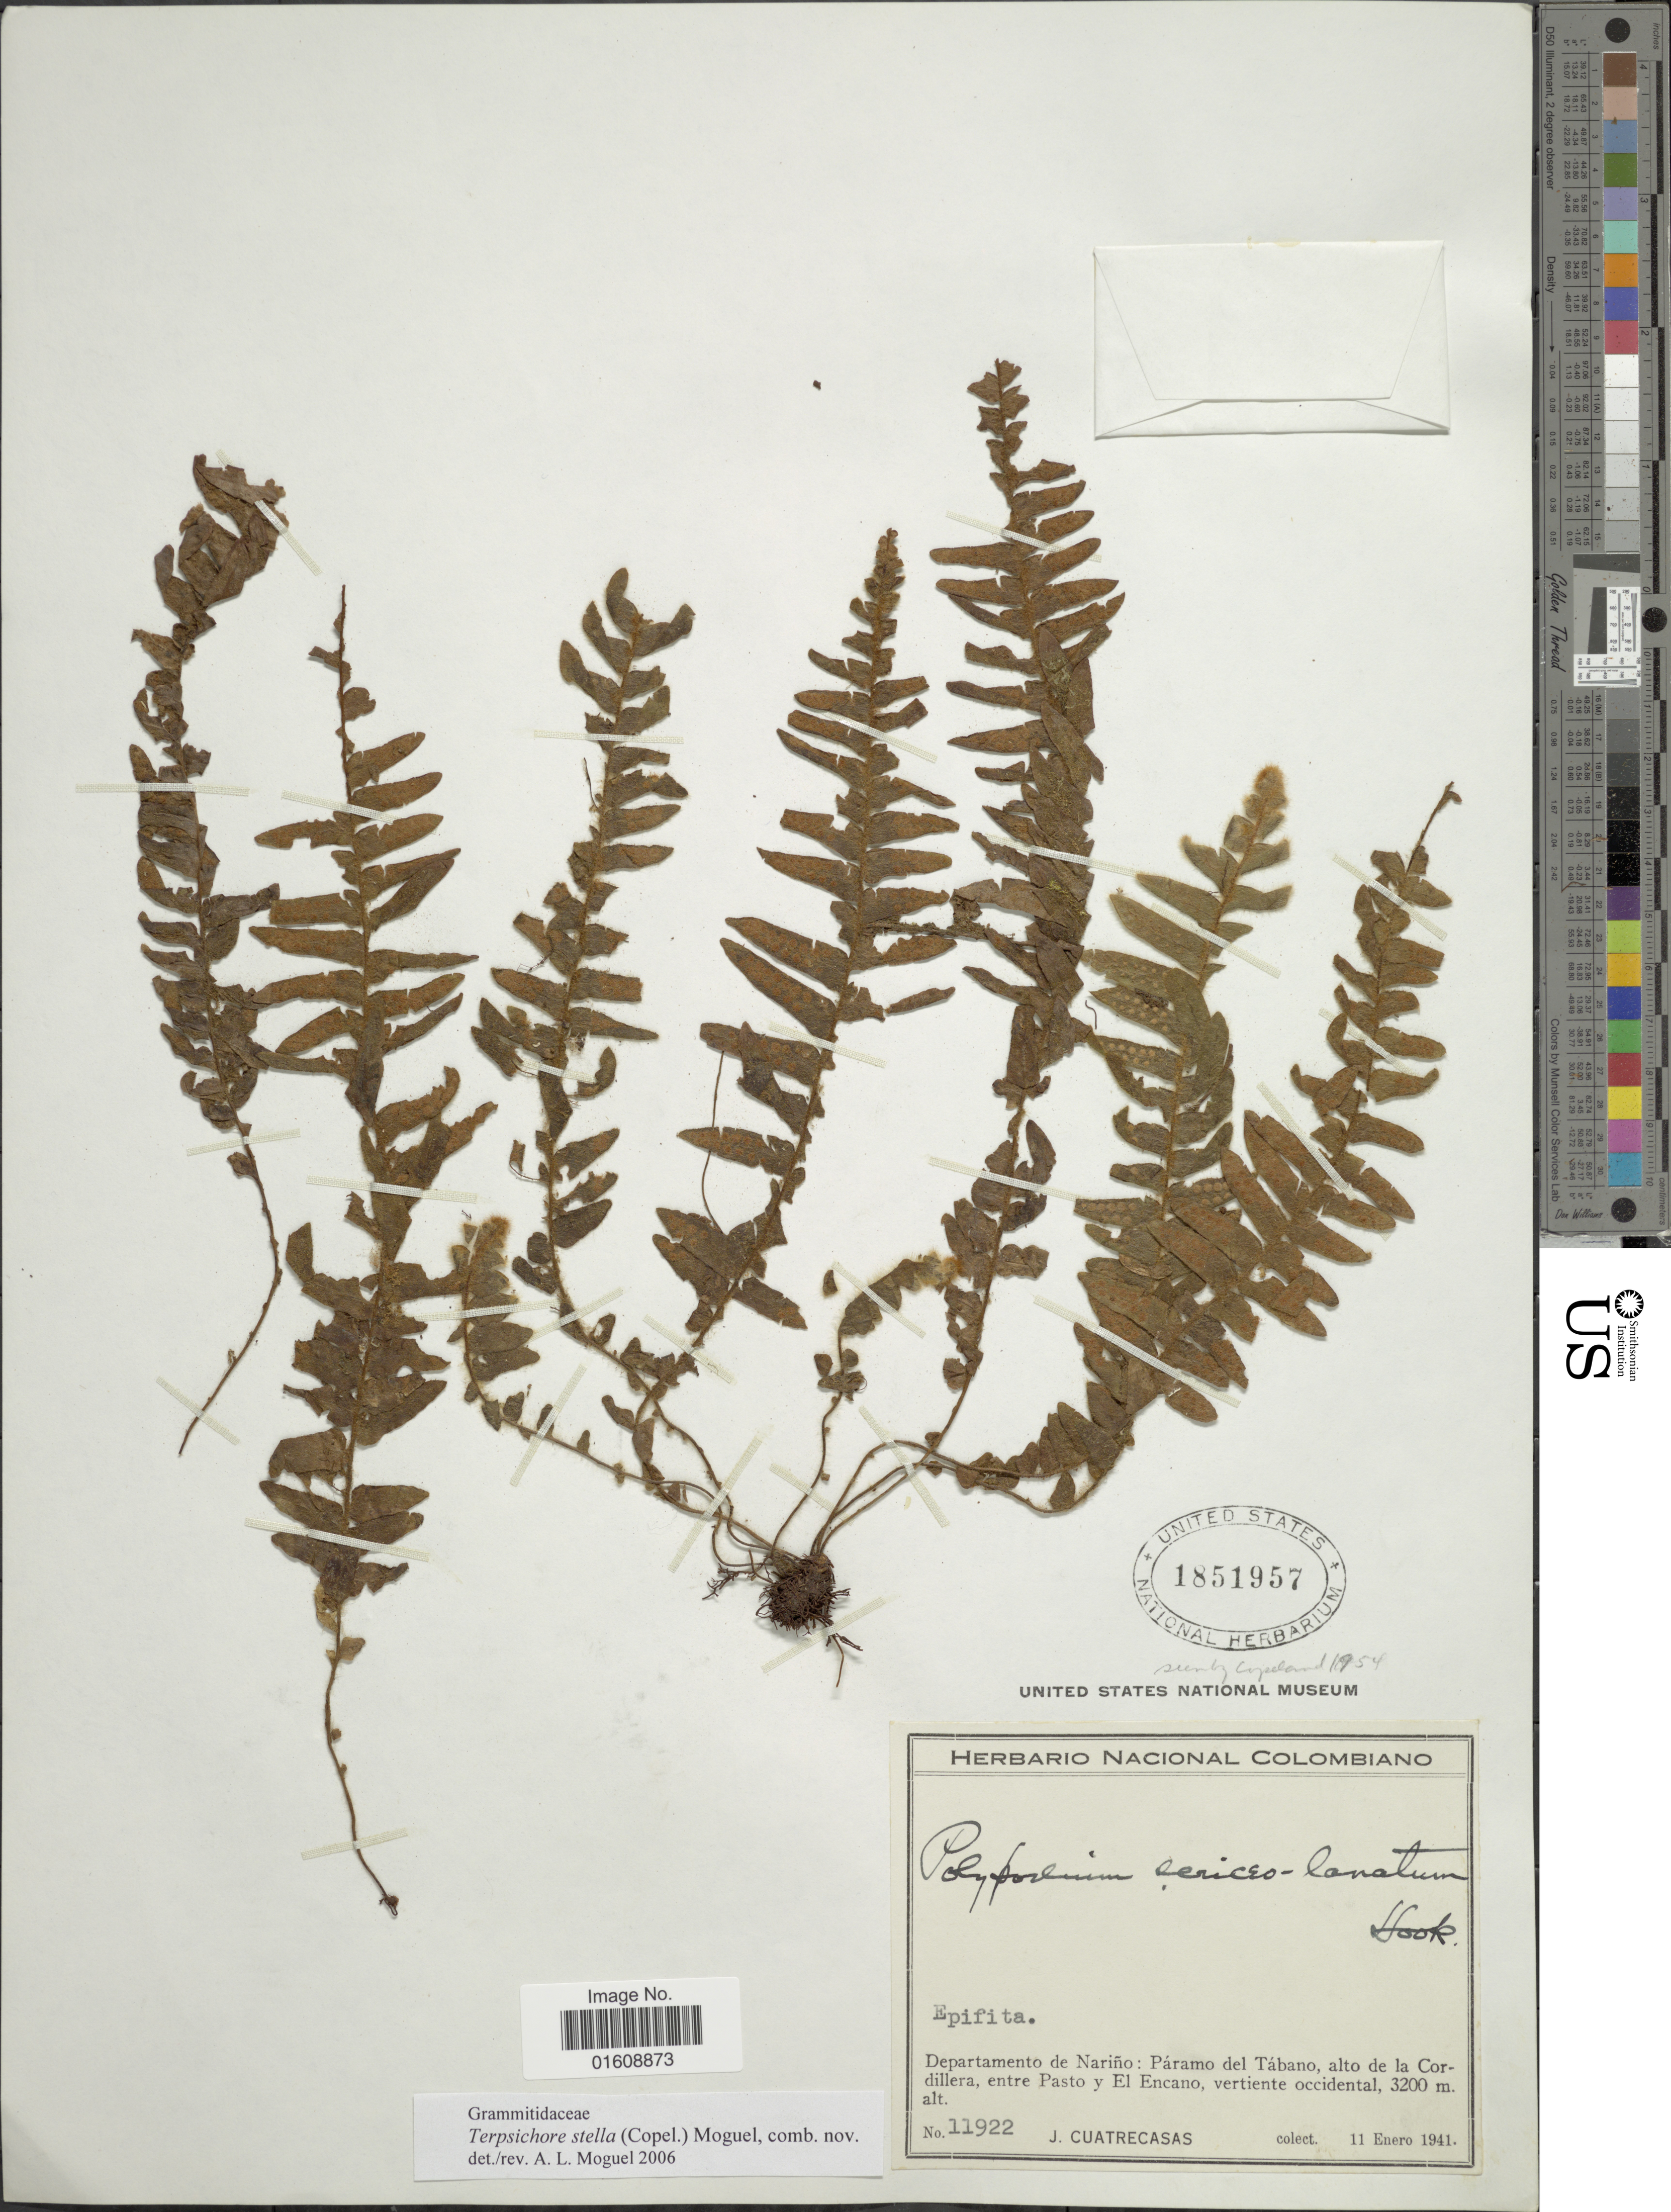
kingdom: Plantae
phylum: Tracheophyta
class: Polypodiopsida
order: Polypodiales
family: Polypodiaceae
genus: Alansmia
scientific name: Alansmia stella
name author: (Copel.) Moguel & M. Kessler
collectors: J. Cuatrecasas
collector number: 11922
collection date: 1941-01-11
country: Colombia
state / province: Nariño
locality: Páramo del Tábano, alto de la Cordillera, entre Pasto y El Encano, vertiente occidental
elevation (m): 3200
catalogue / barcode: US 1851957